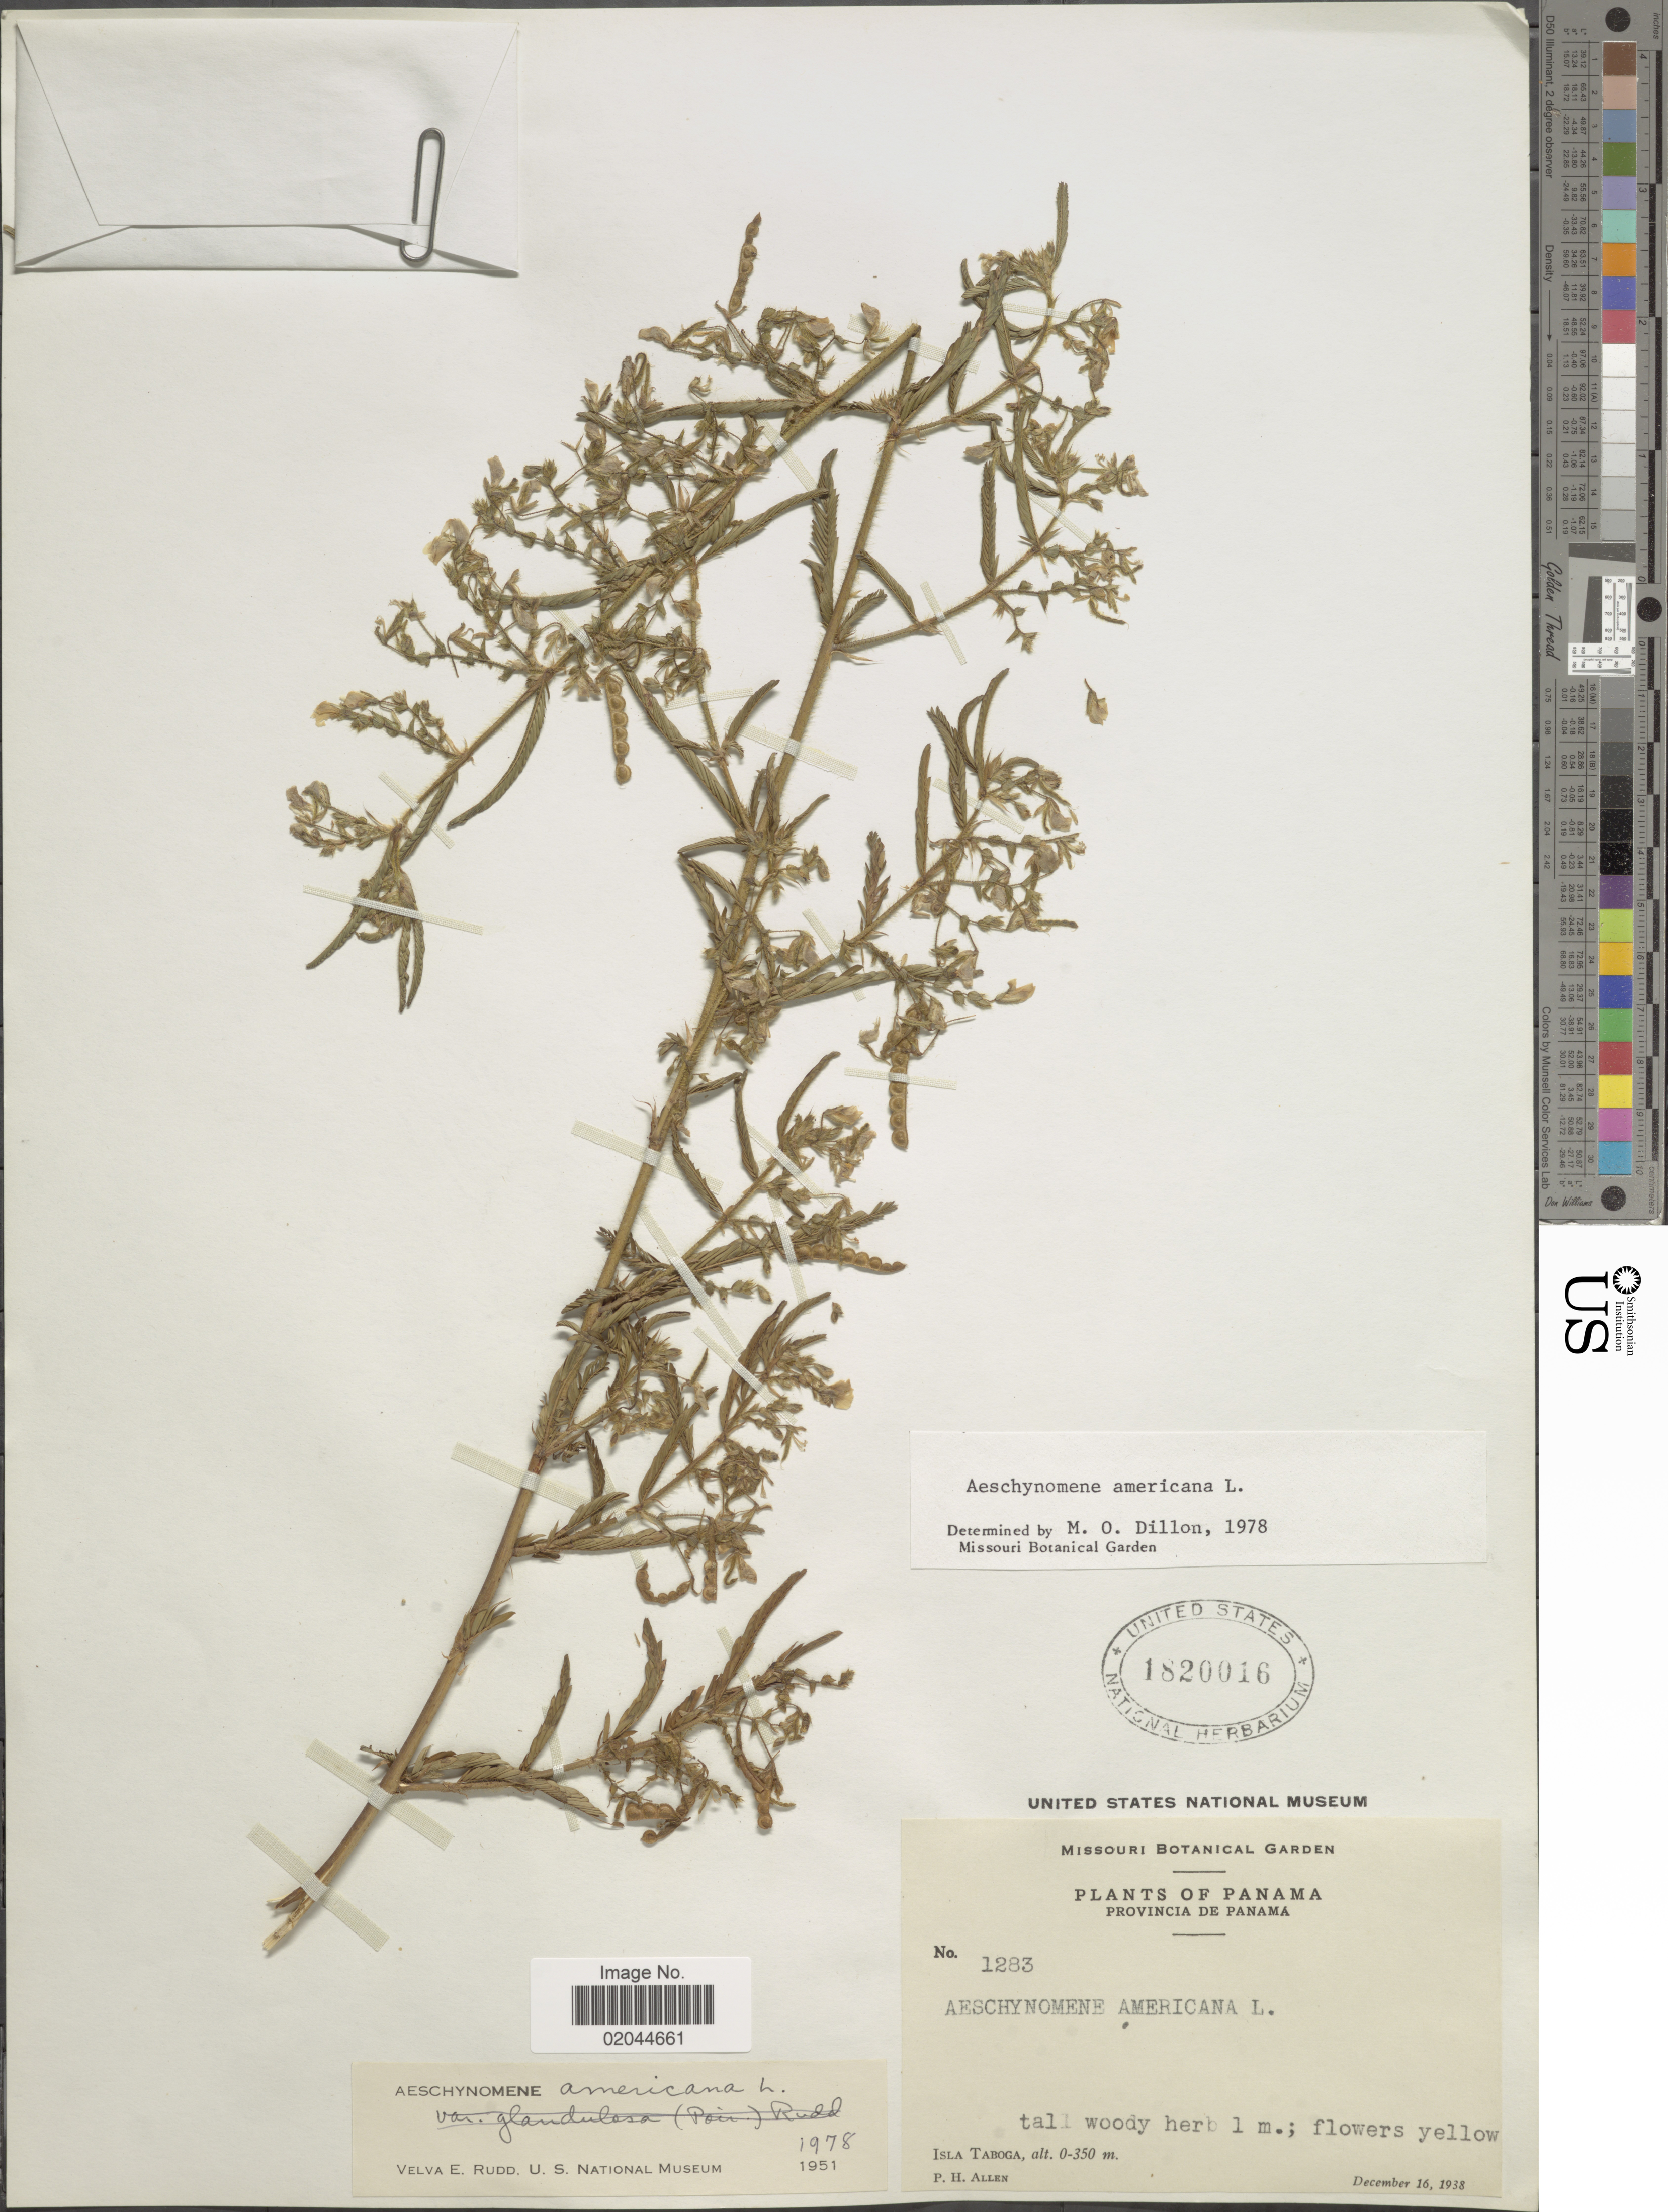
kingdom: Plantae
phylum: Tracheophyta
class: Magnoliopsida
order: Fabales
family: Fabaceae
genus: Aeschynomene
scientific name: Aeschynomene americana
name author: L.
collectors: P. H. Allen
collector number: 1283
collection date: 1938-12-16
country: Panama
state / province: Panamá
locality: Isla Taboga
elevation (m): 0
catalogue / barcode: US 1820016